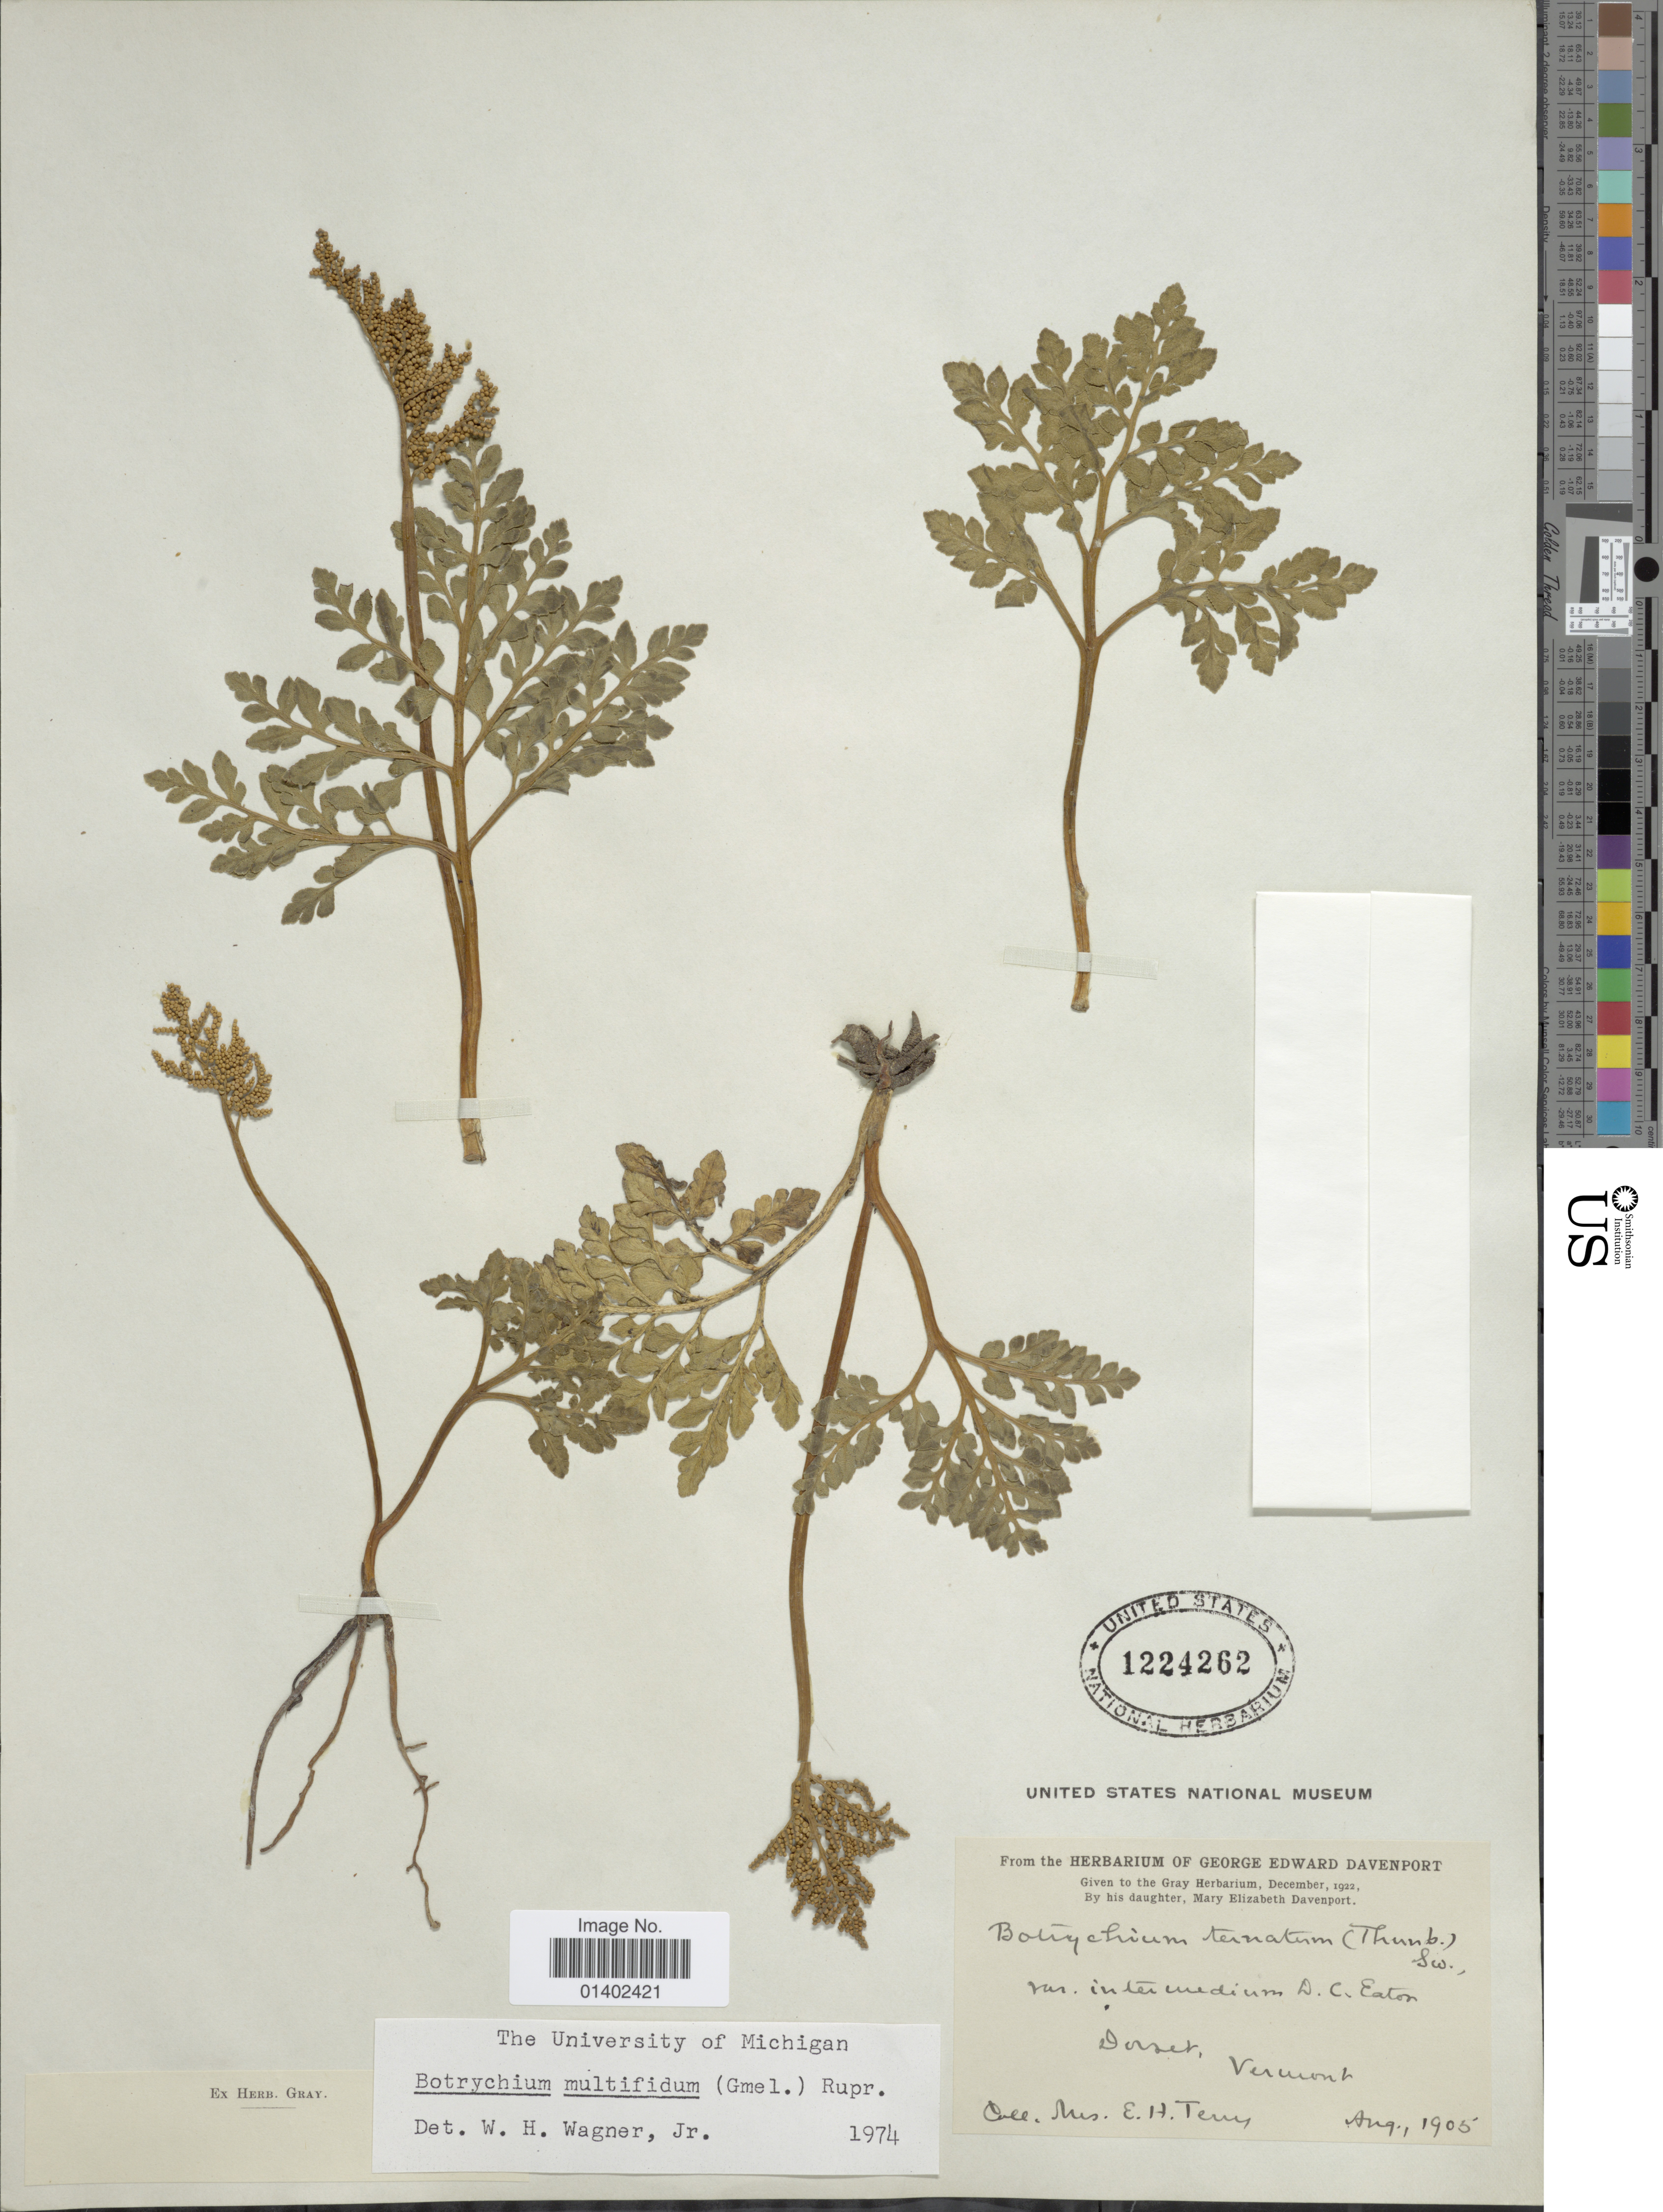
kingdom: Plantae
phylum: Tracheophyta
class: Polypodiopsida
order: Ophioglossales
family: Ophioglossaceae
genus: Botrychium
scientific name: Botrychium multifidum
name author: (J.F. Gmel.) Rupr.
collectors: E. Terry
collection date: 1905-08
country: United States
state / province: Vermont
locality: Dorset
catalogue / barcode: US 1224262